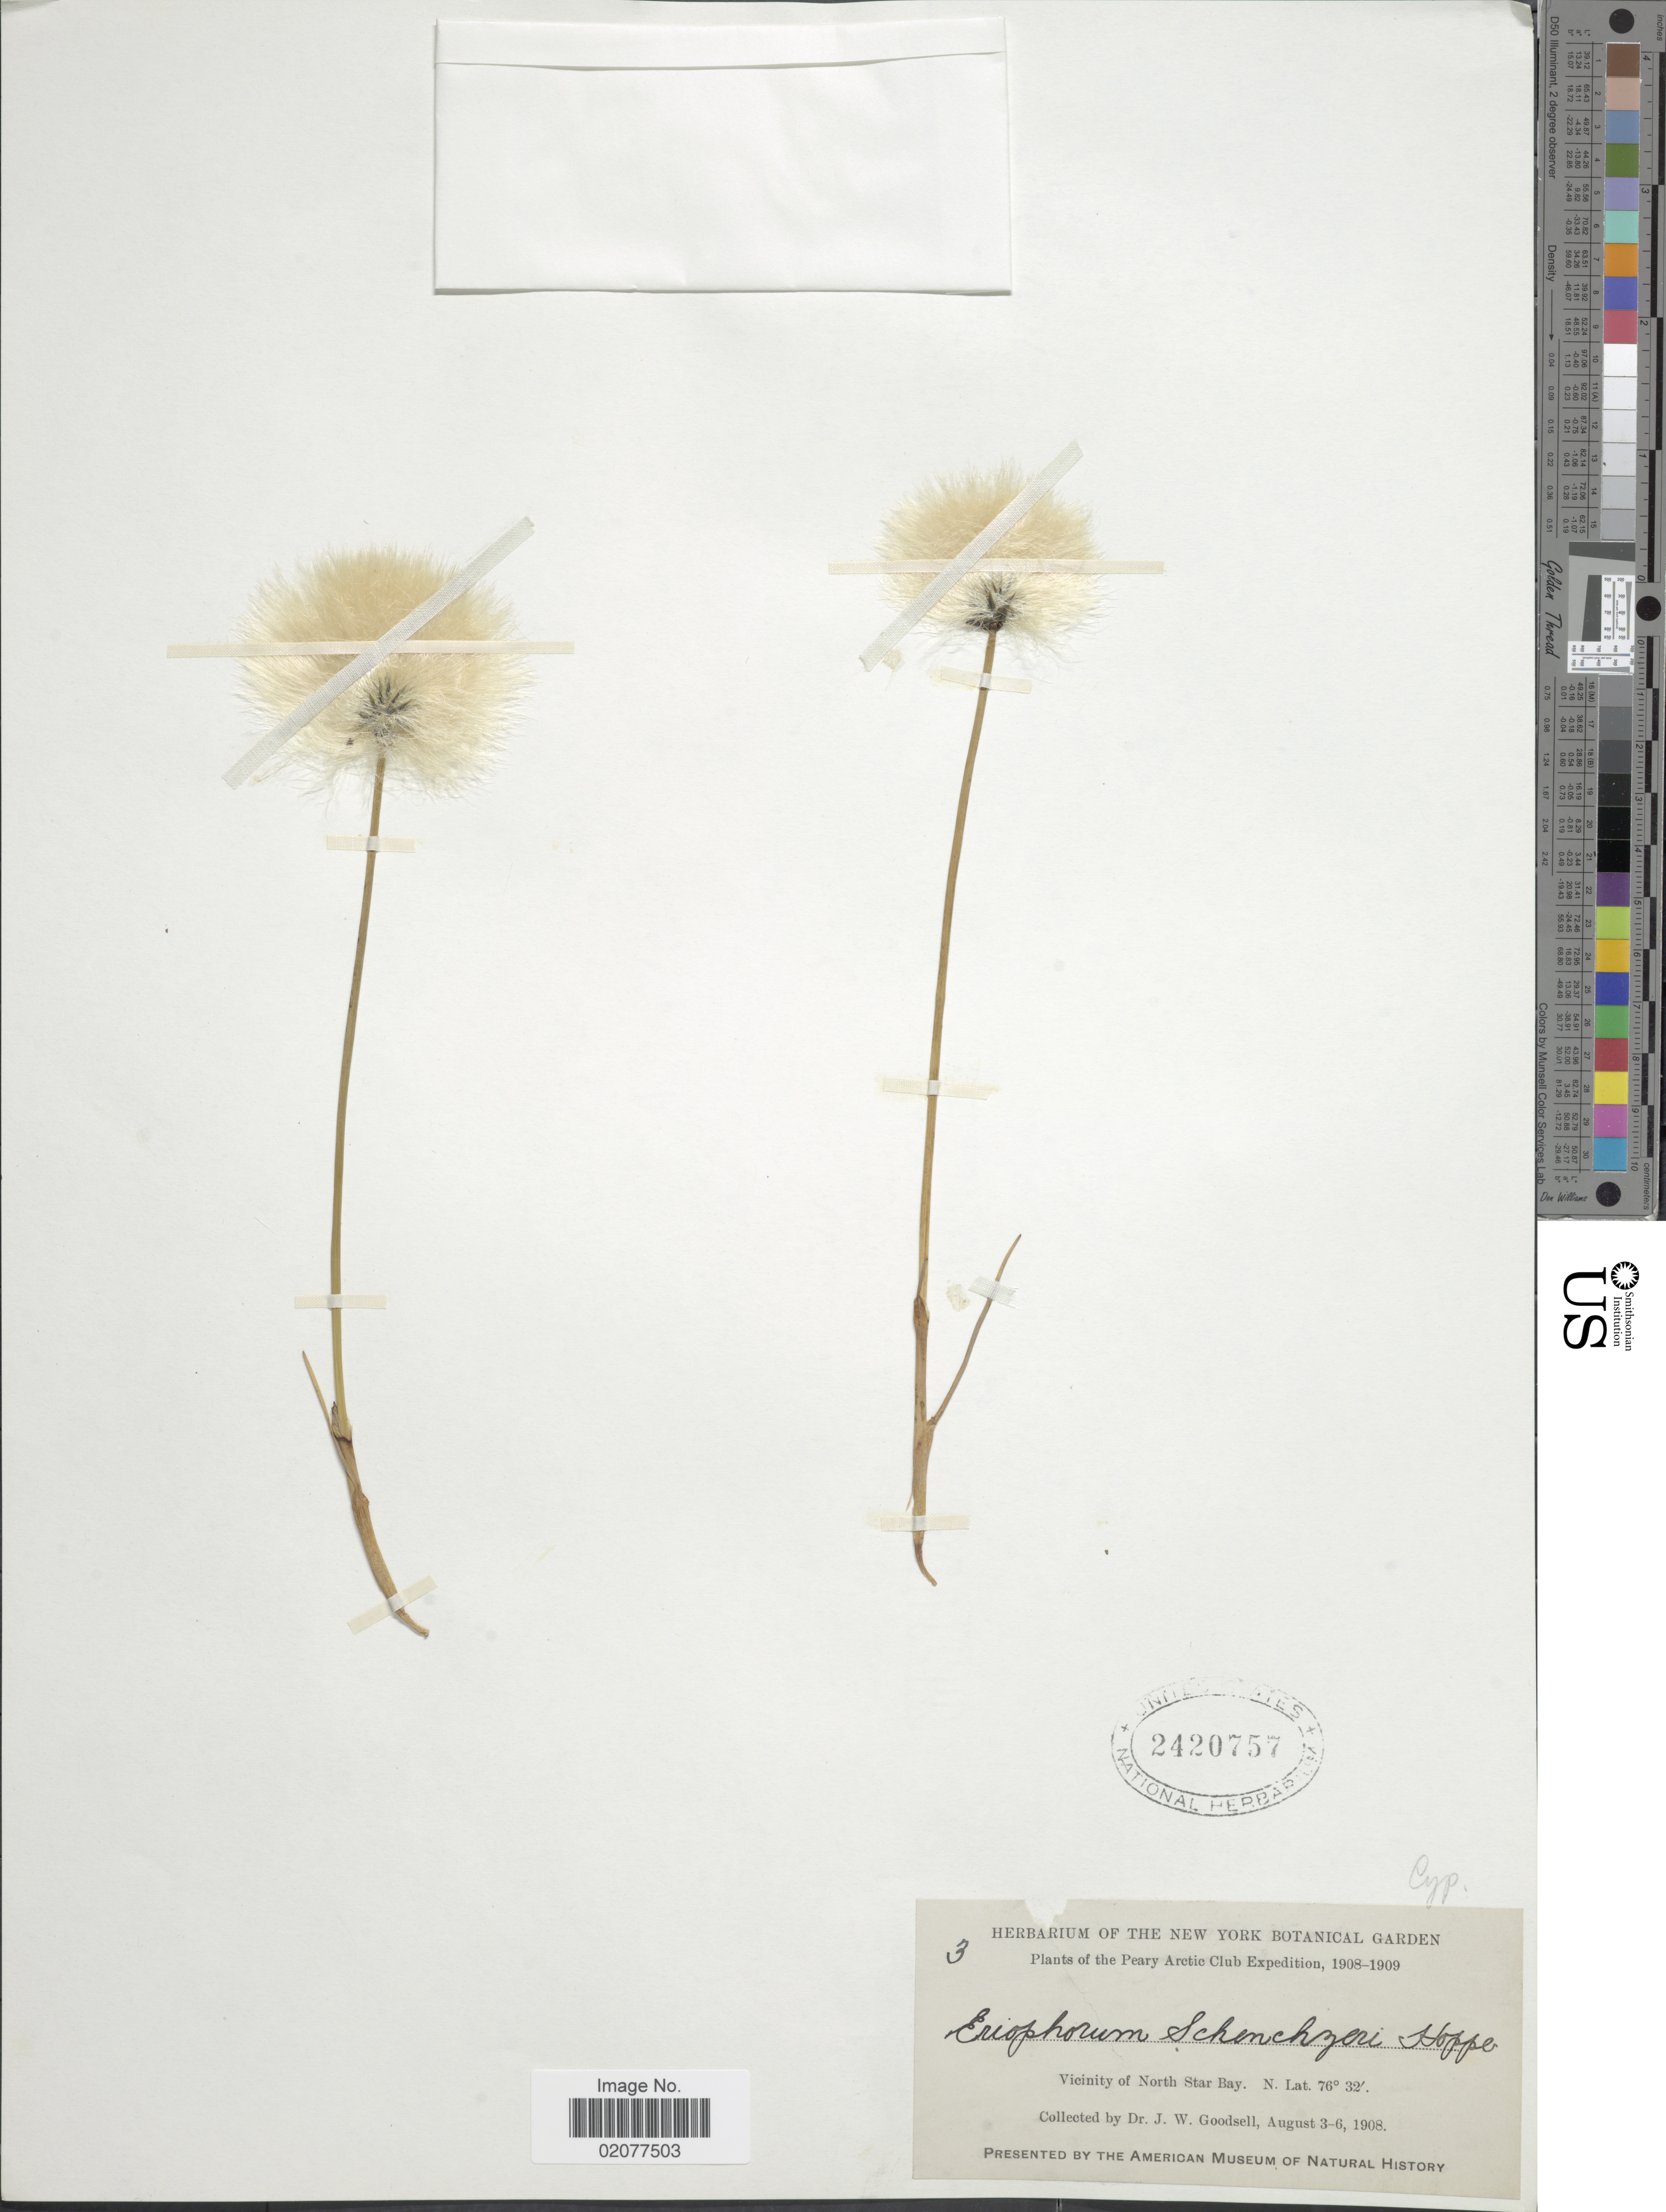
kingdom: Plantae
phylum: Tracheophyta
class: Liliopsida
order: Poales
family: Cyperaceae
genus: Eriophorum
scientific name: Eriophorum scheuchzeri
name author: Hoppe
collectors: J. Goodsell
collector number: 3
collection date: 1908-08-03/1908-08-06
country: Greenland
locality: Vicinity of North Star Bay. Peary Arctic Club.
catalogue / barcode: US 2420757